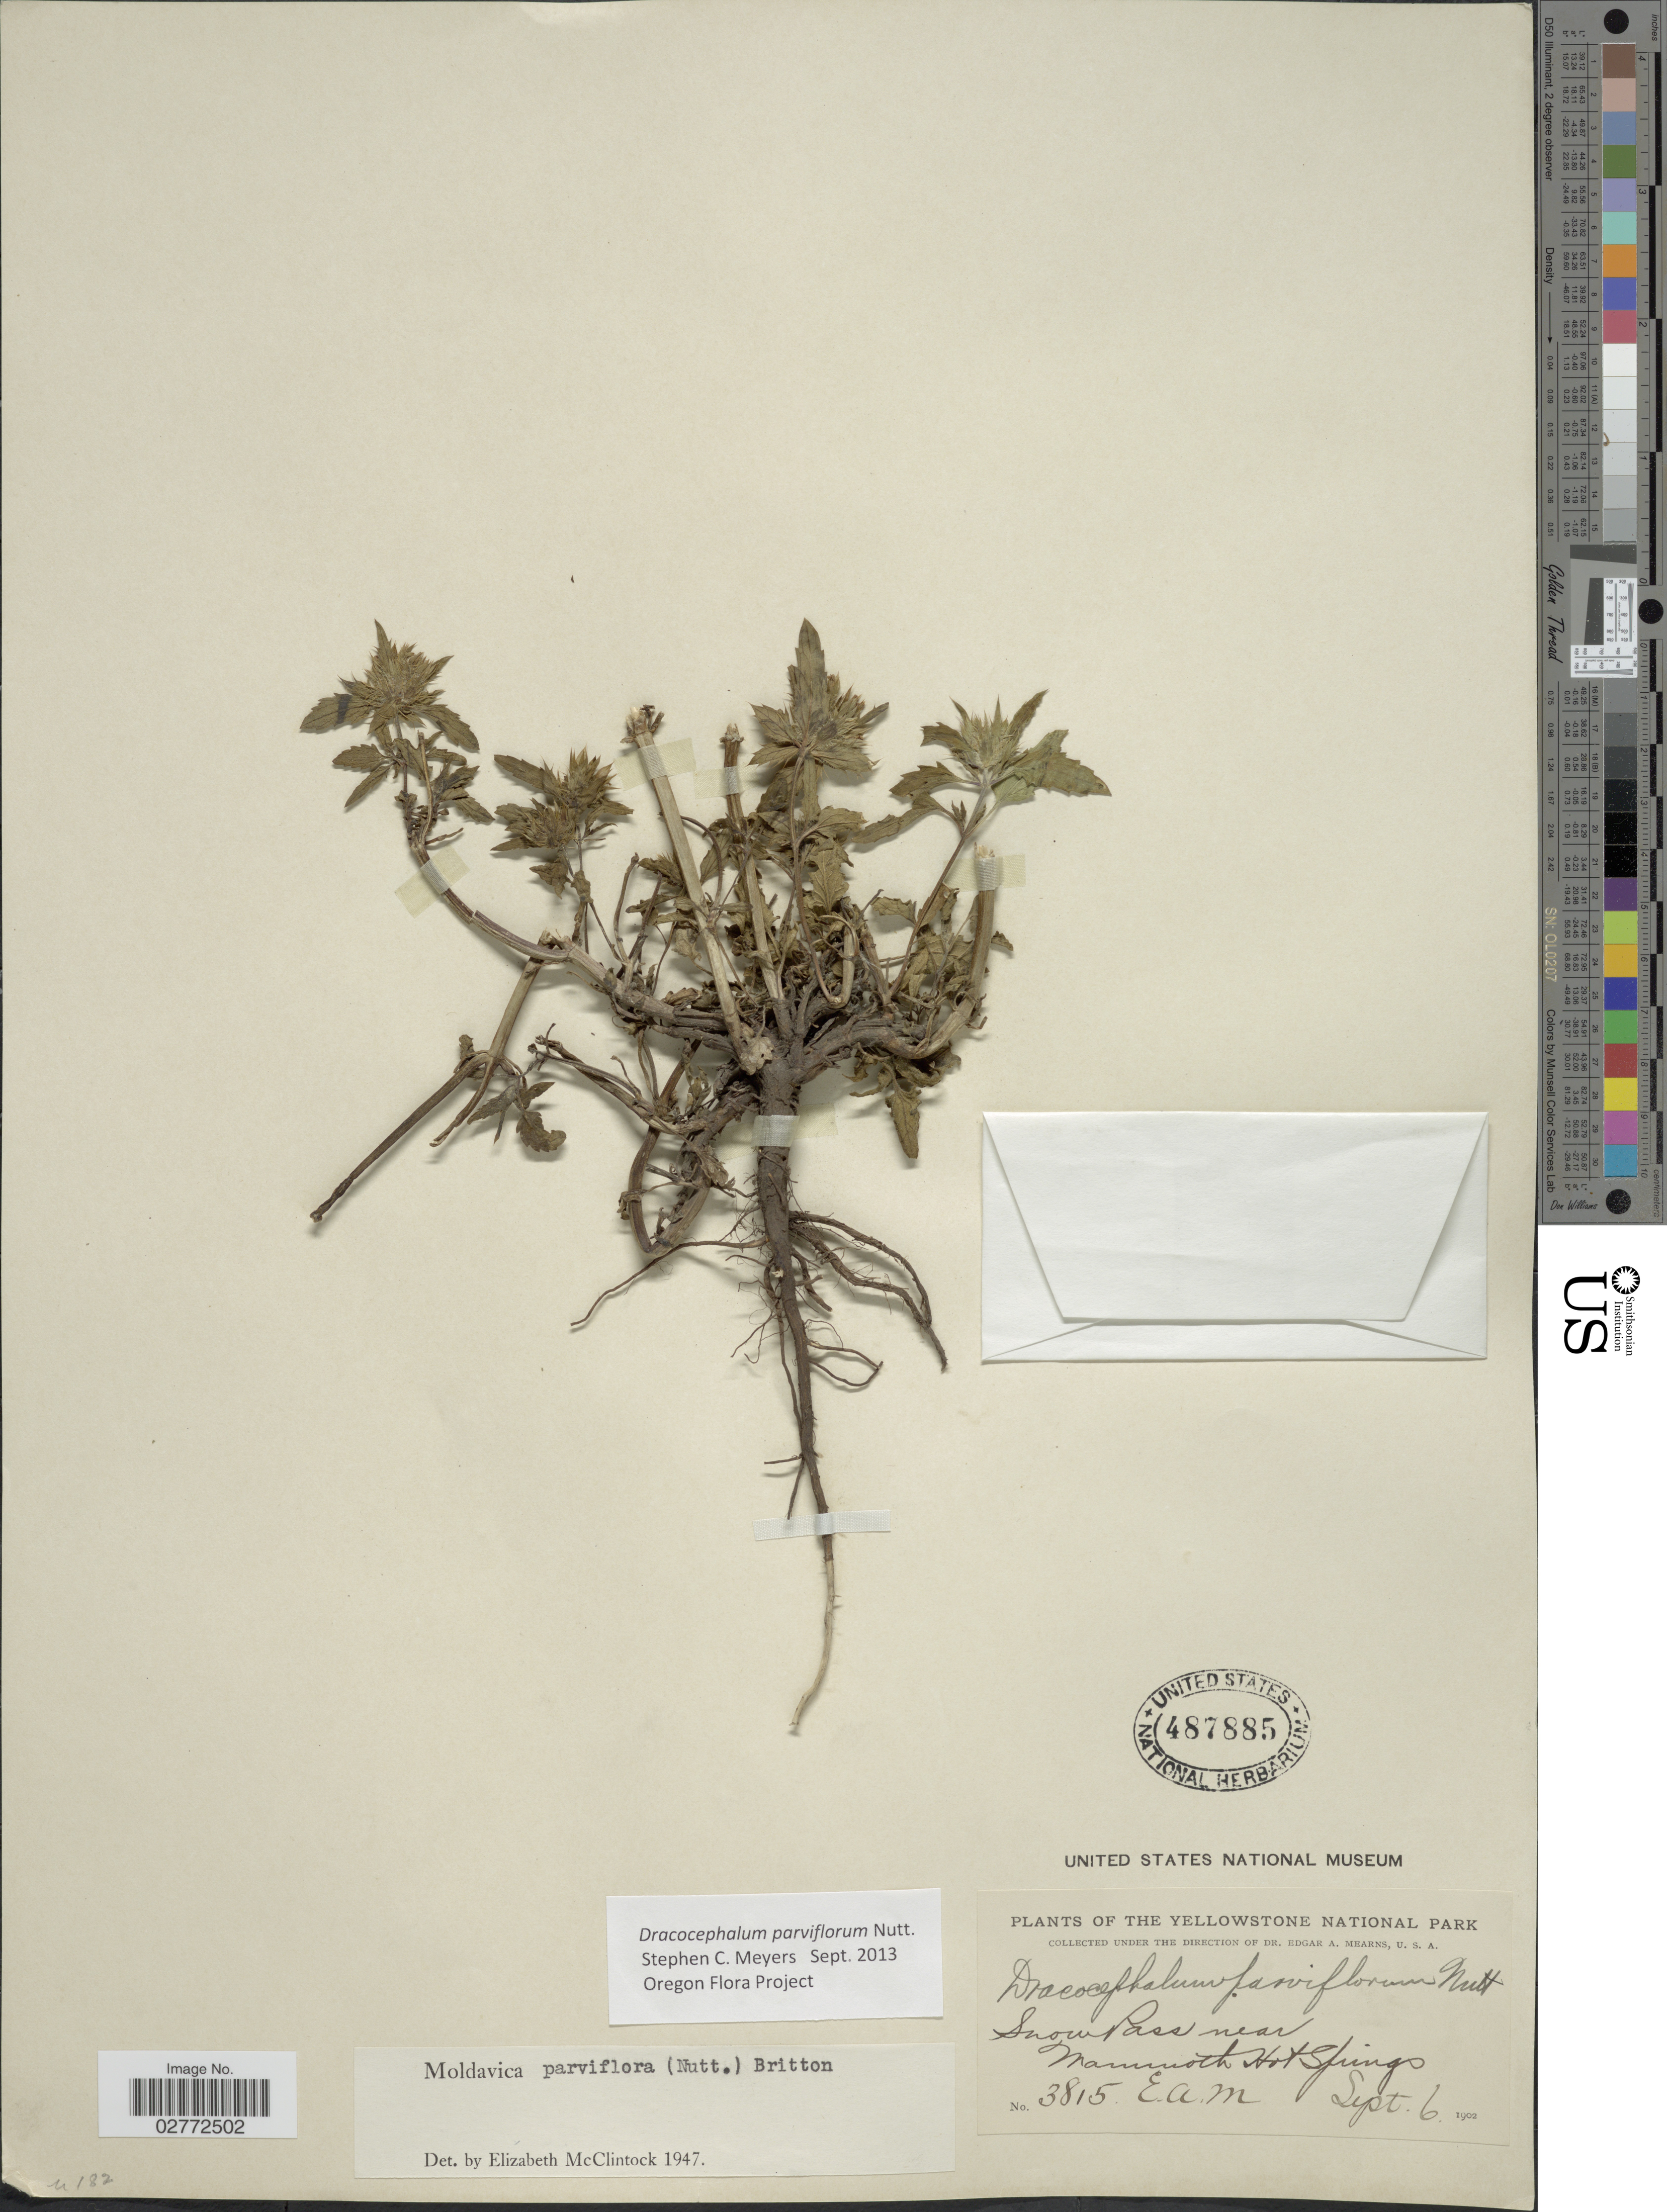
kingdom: Plantae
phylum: Tracheophyta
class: Magnoliopsida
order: Lamiales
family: Lamiaceae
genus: Dracocephalum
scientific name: Dracocephalum parviflorum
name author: Nutt.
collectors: E. A. Mearns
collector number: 3815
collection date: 1902-09-06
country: United States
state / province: Wyoming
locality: The Yellowstone National Park. Snow Pass near Mammoth Hot Springs.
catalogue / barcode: US 487885